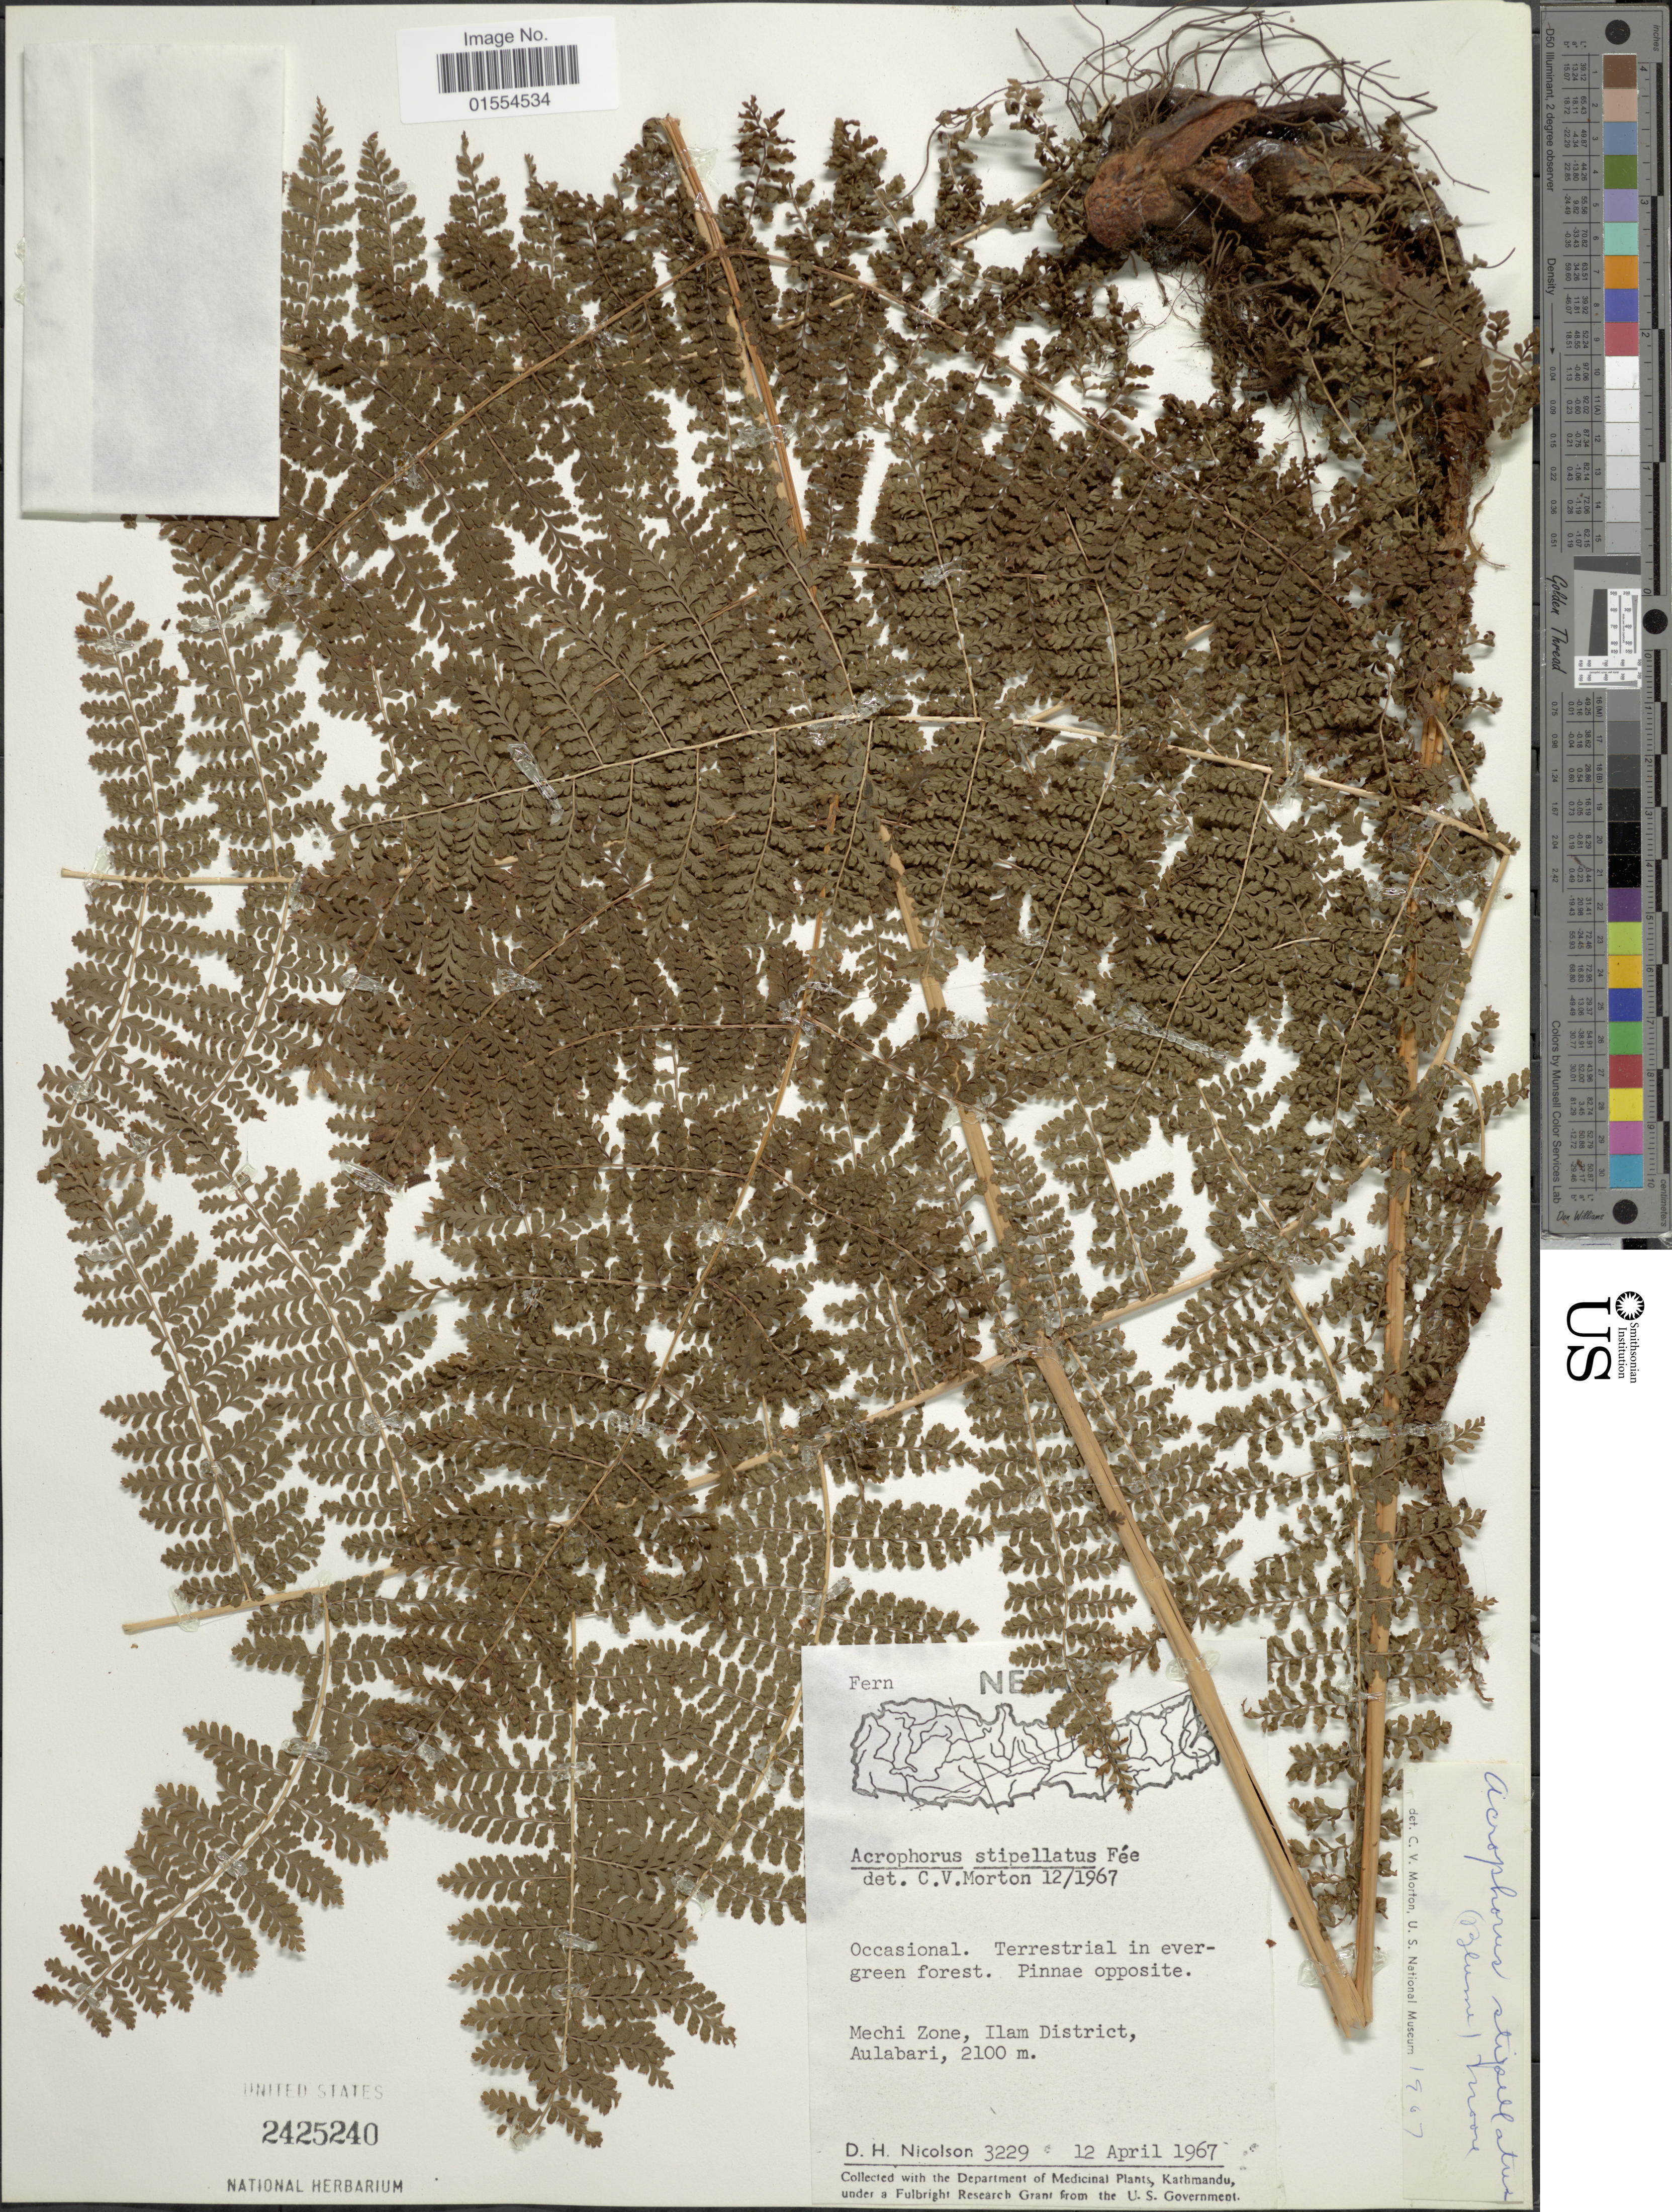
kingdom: Plantae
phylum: Tracheophyta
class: Polypodiopsida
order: Polypodiales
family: Dryopteridaceae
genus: Dryopteris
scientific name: Dryopteris nodosa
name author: (C. Presl) Li Bing Zhang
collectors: D. H. Nicolson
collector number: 3229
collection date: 1967-04-12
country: Nepal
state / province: Mechi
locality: Nepal, Mechi Zone, Ilam District, Aulabari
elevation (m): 2100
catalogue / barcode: US 2425240